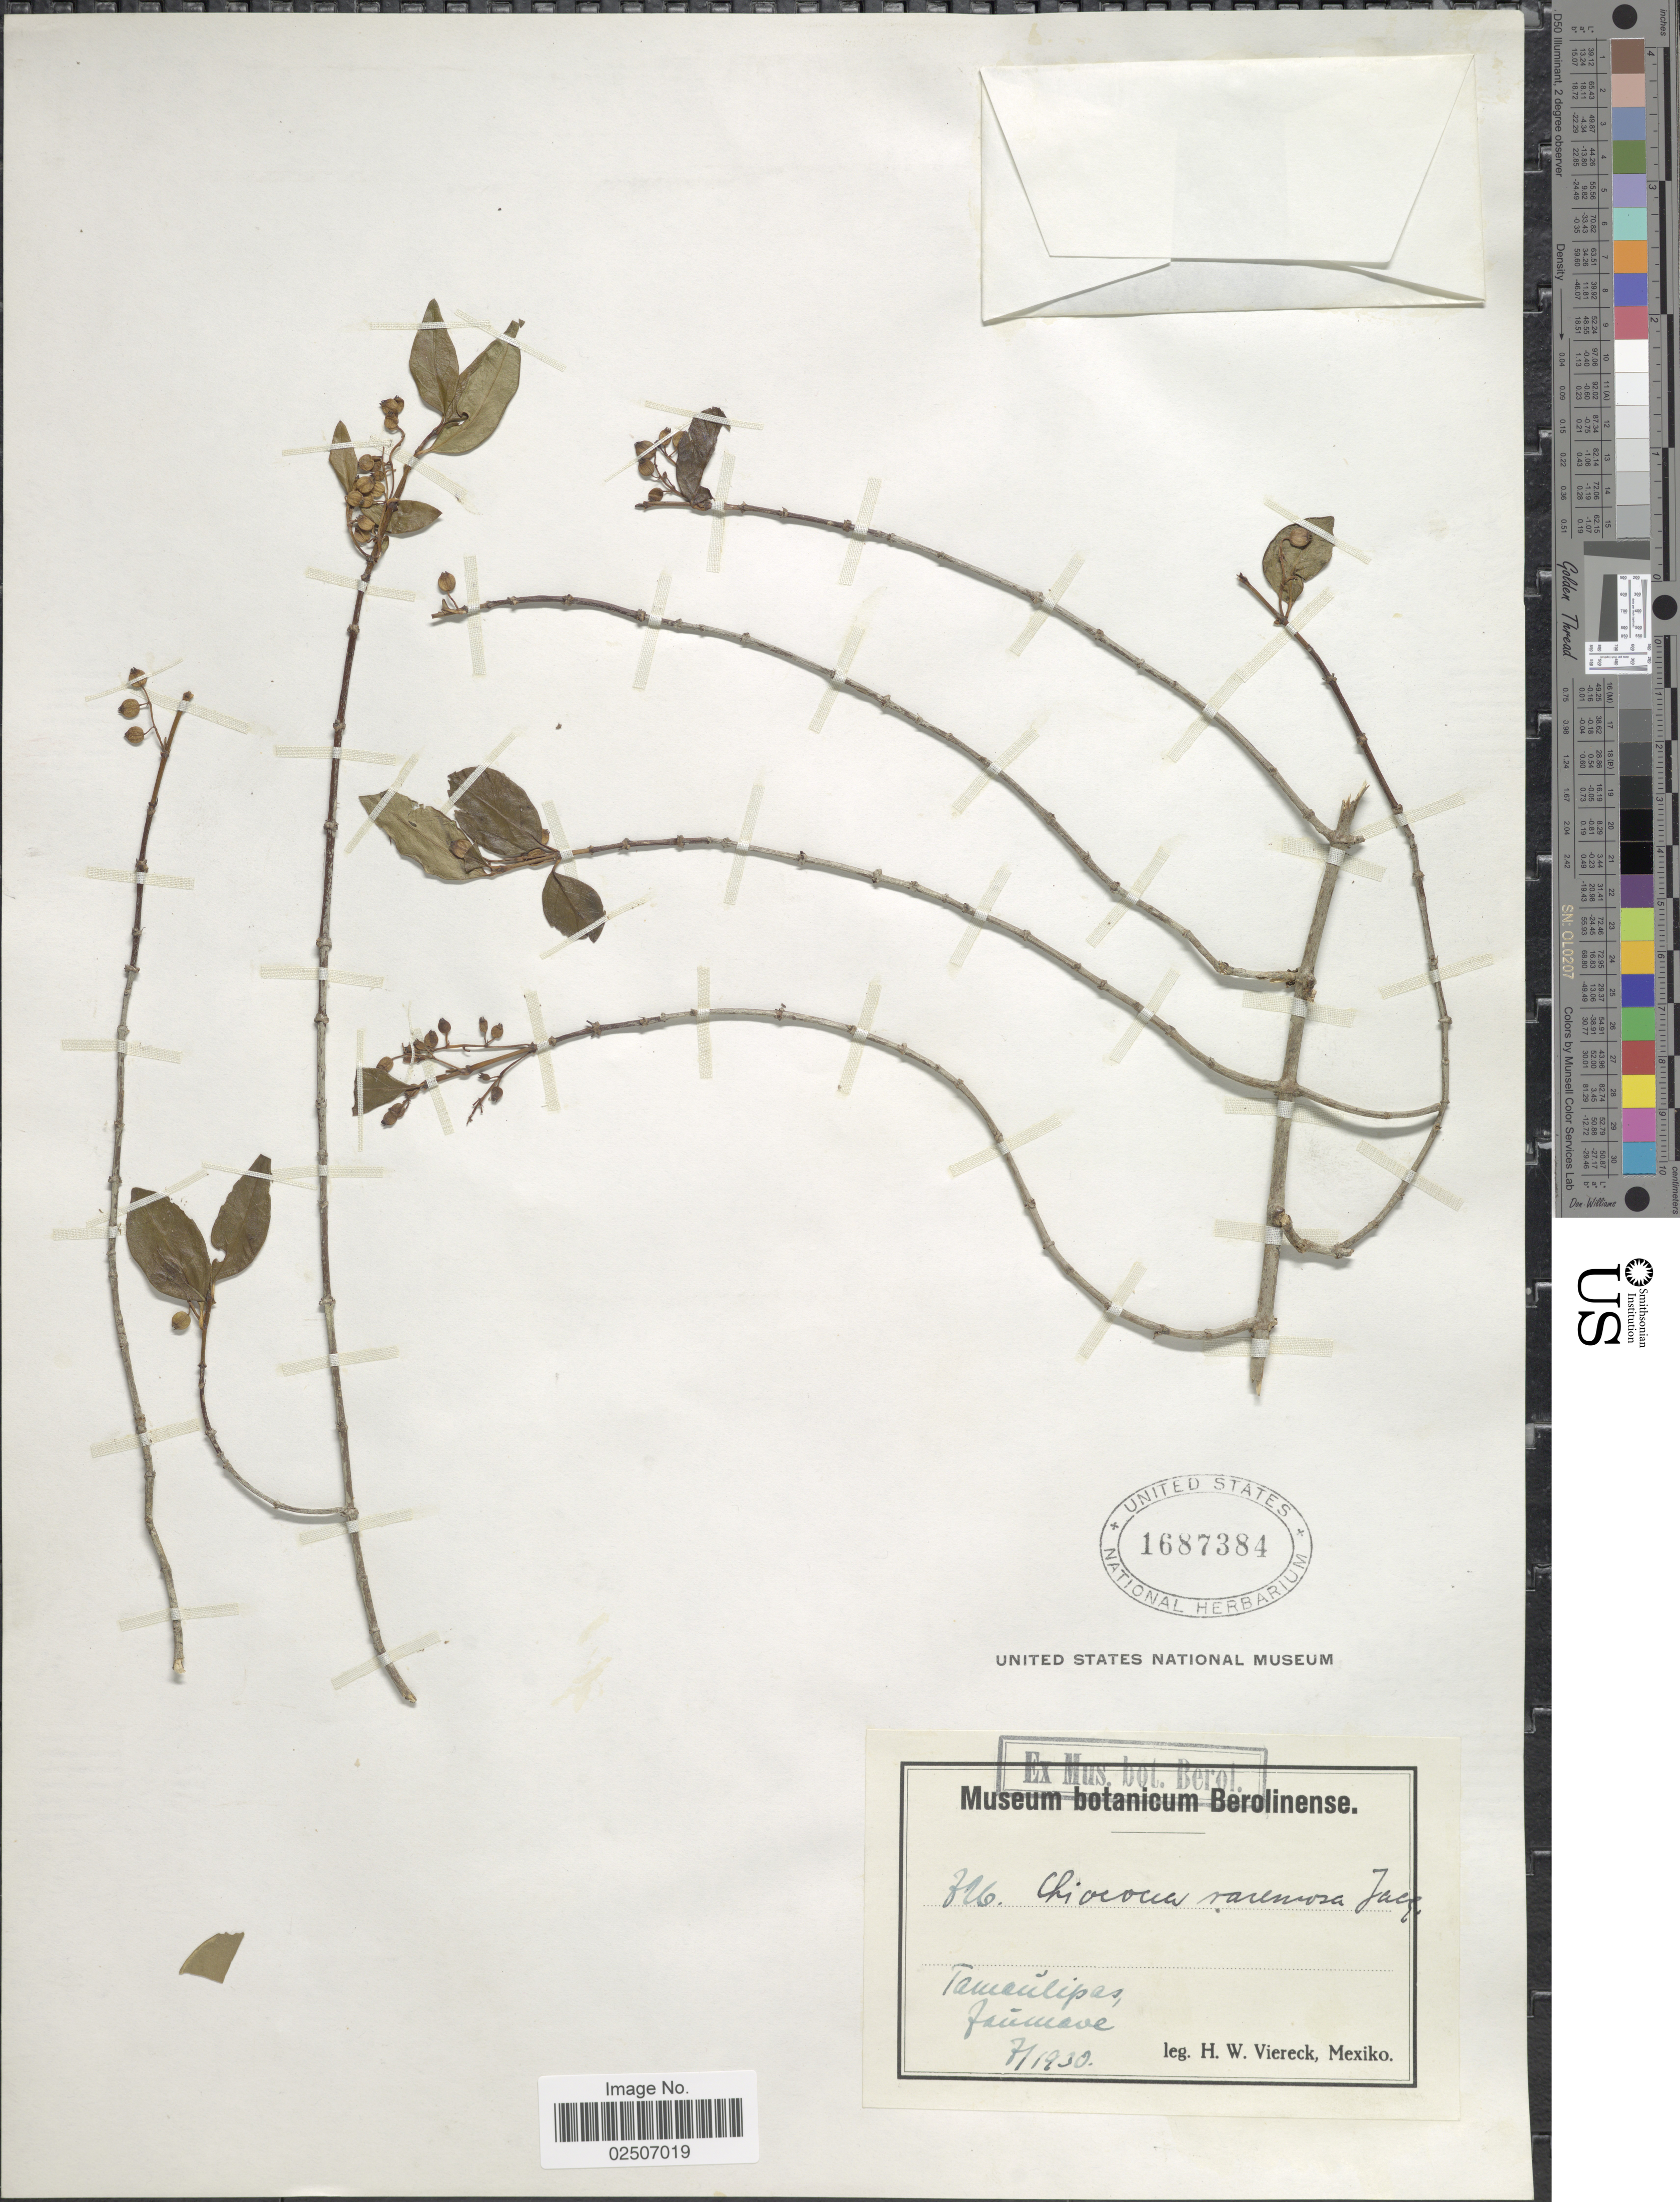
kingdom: Plantae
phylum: Tracheophyta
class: Magnoliopsida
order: Gentianales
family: Rubiaceae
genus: Chiococca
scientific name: Chiococca alba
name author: (L.) Hitchc.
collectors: H. W. Viereck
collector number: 726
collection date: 1930-07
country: Mexico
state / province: Tamaulipas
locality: Jaumave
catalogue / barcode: US 1687384